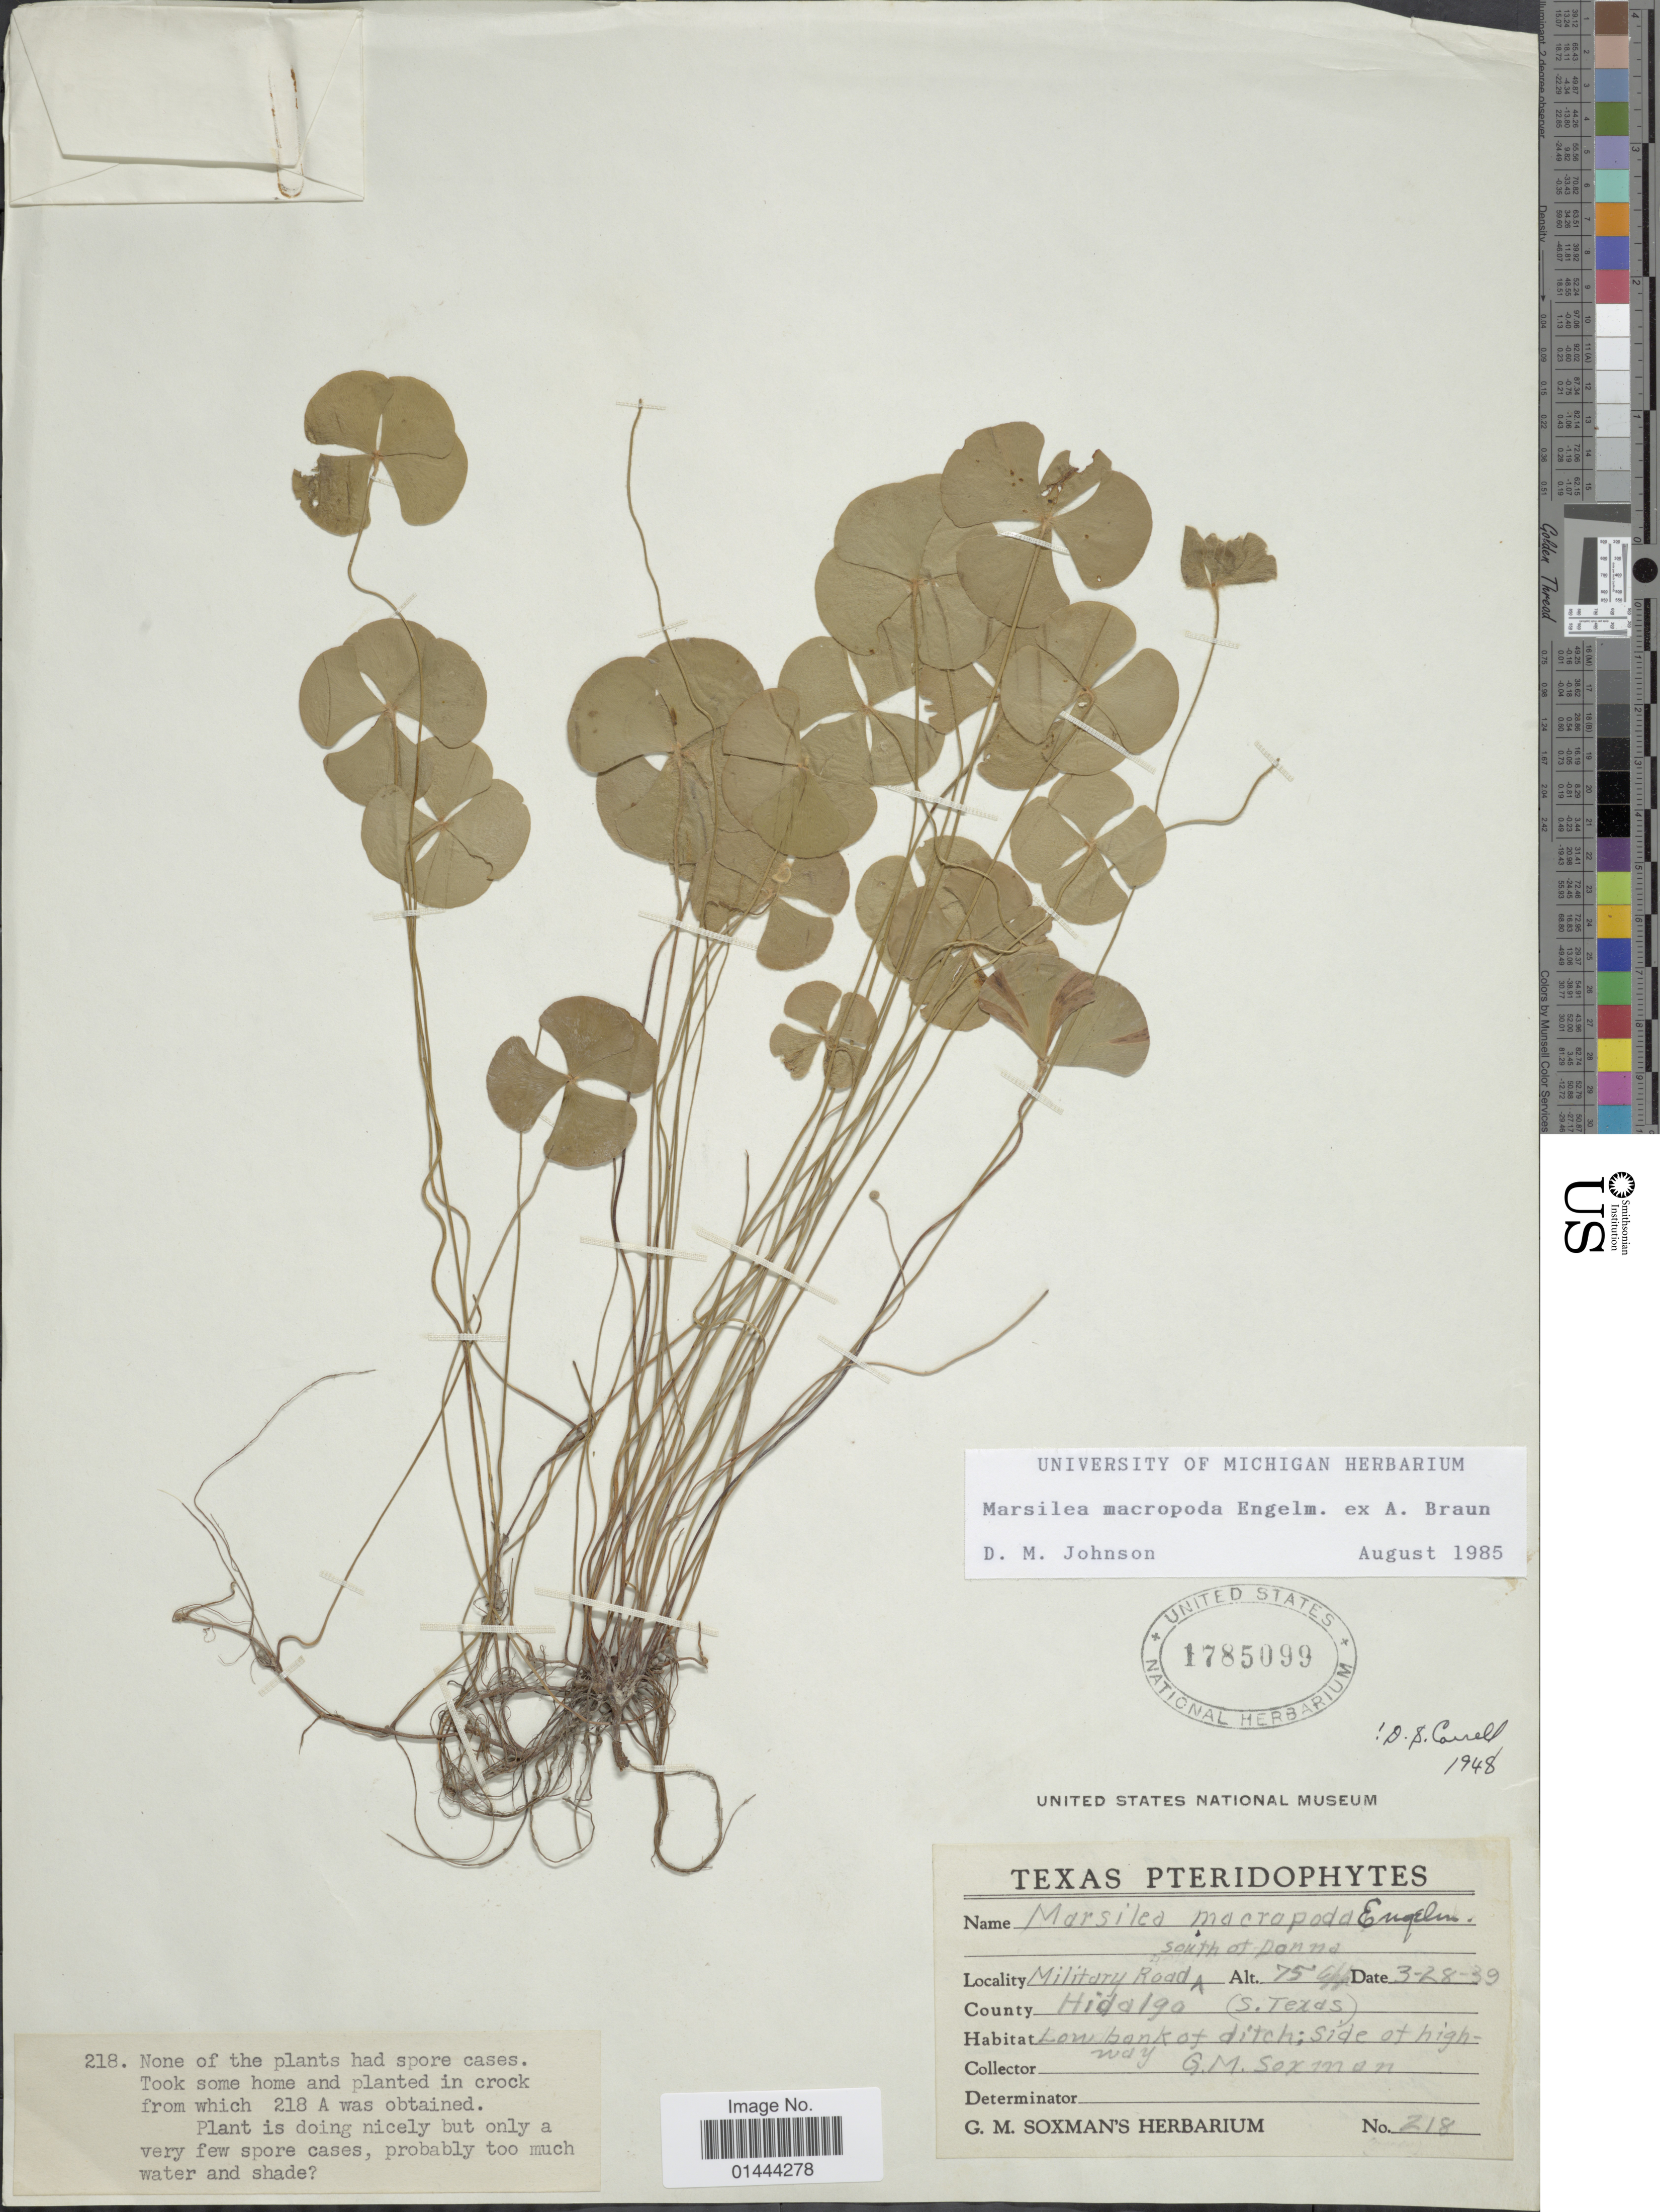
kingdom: Plantae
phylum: Tracheophyta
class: Polypodiopsida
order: Salviniales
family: Marsileaceae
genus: Marsilea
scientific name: Marsilea macropoda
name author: Engelm. ex A. Braun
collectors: G. Soxman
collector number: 218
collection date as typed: Transcribed d/m/y: 28/3/39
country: United States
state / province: Texas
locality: Military Road south of Donna, County Hidalgo, low bank of ditch; side of highway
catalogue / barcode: US 1785099